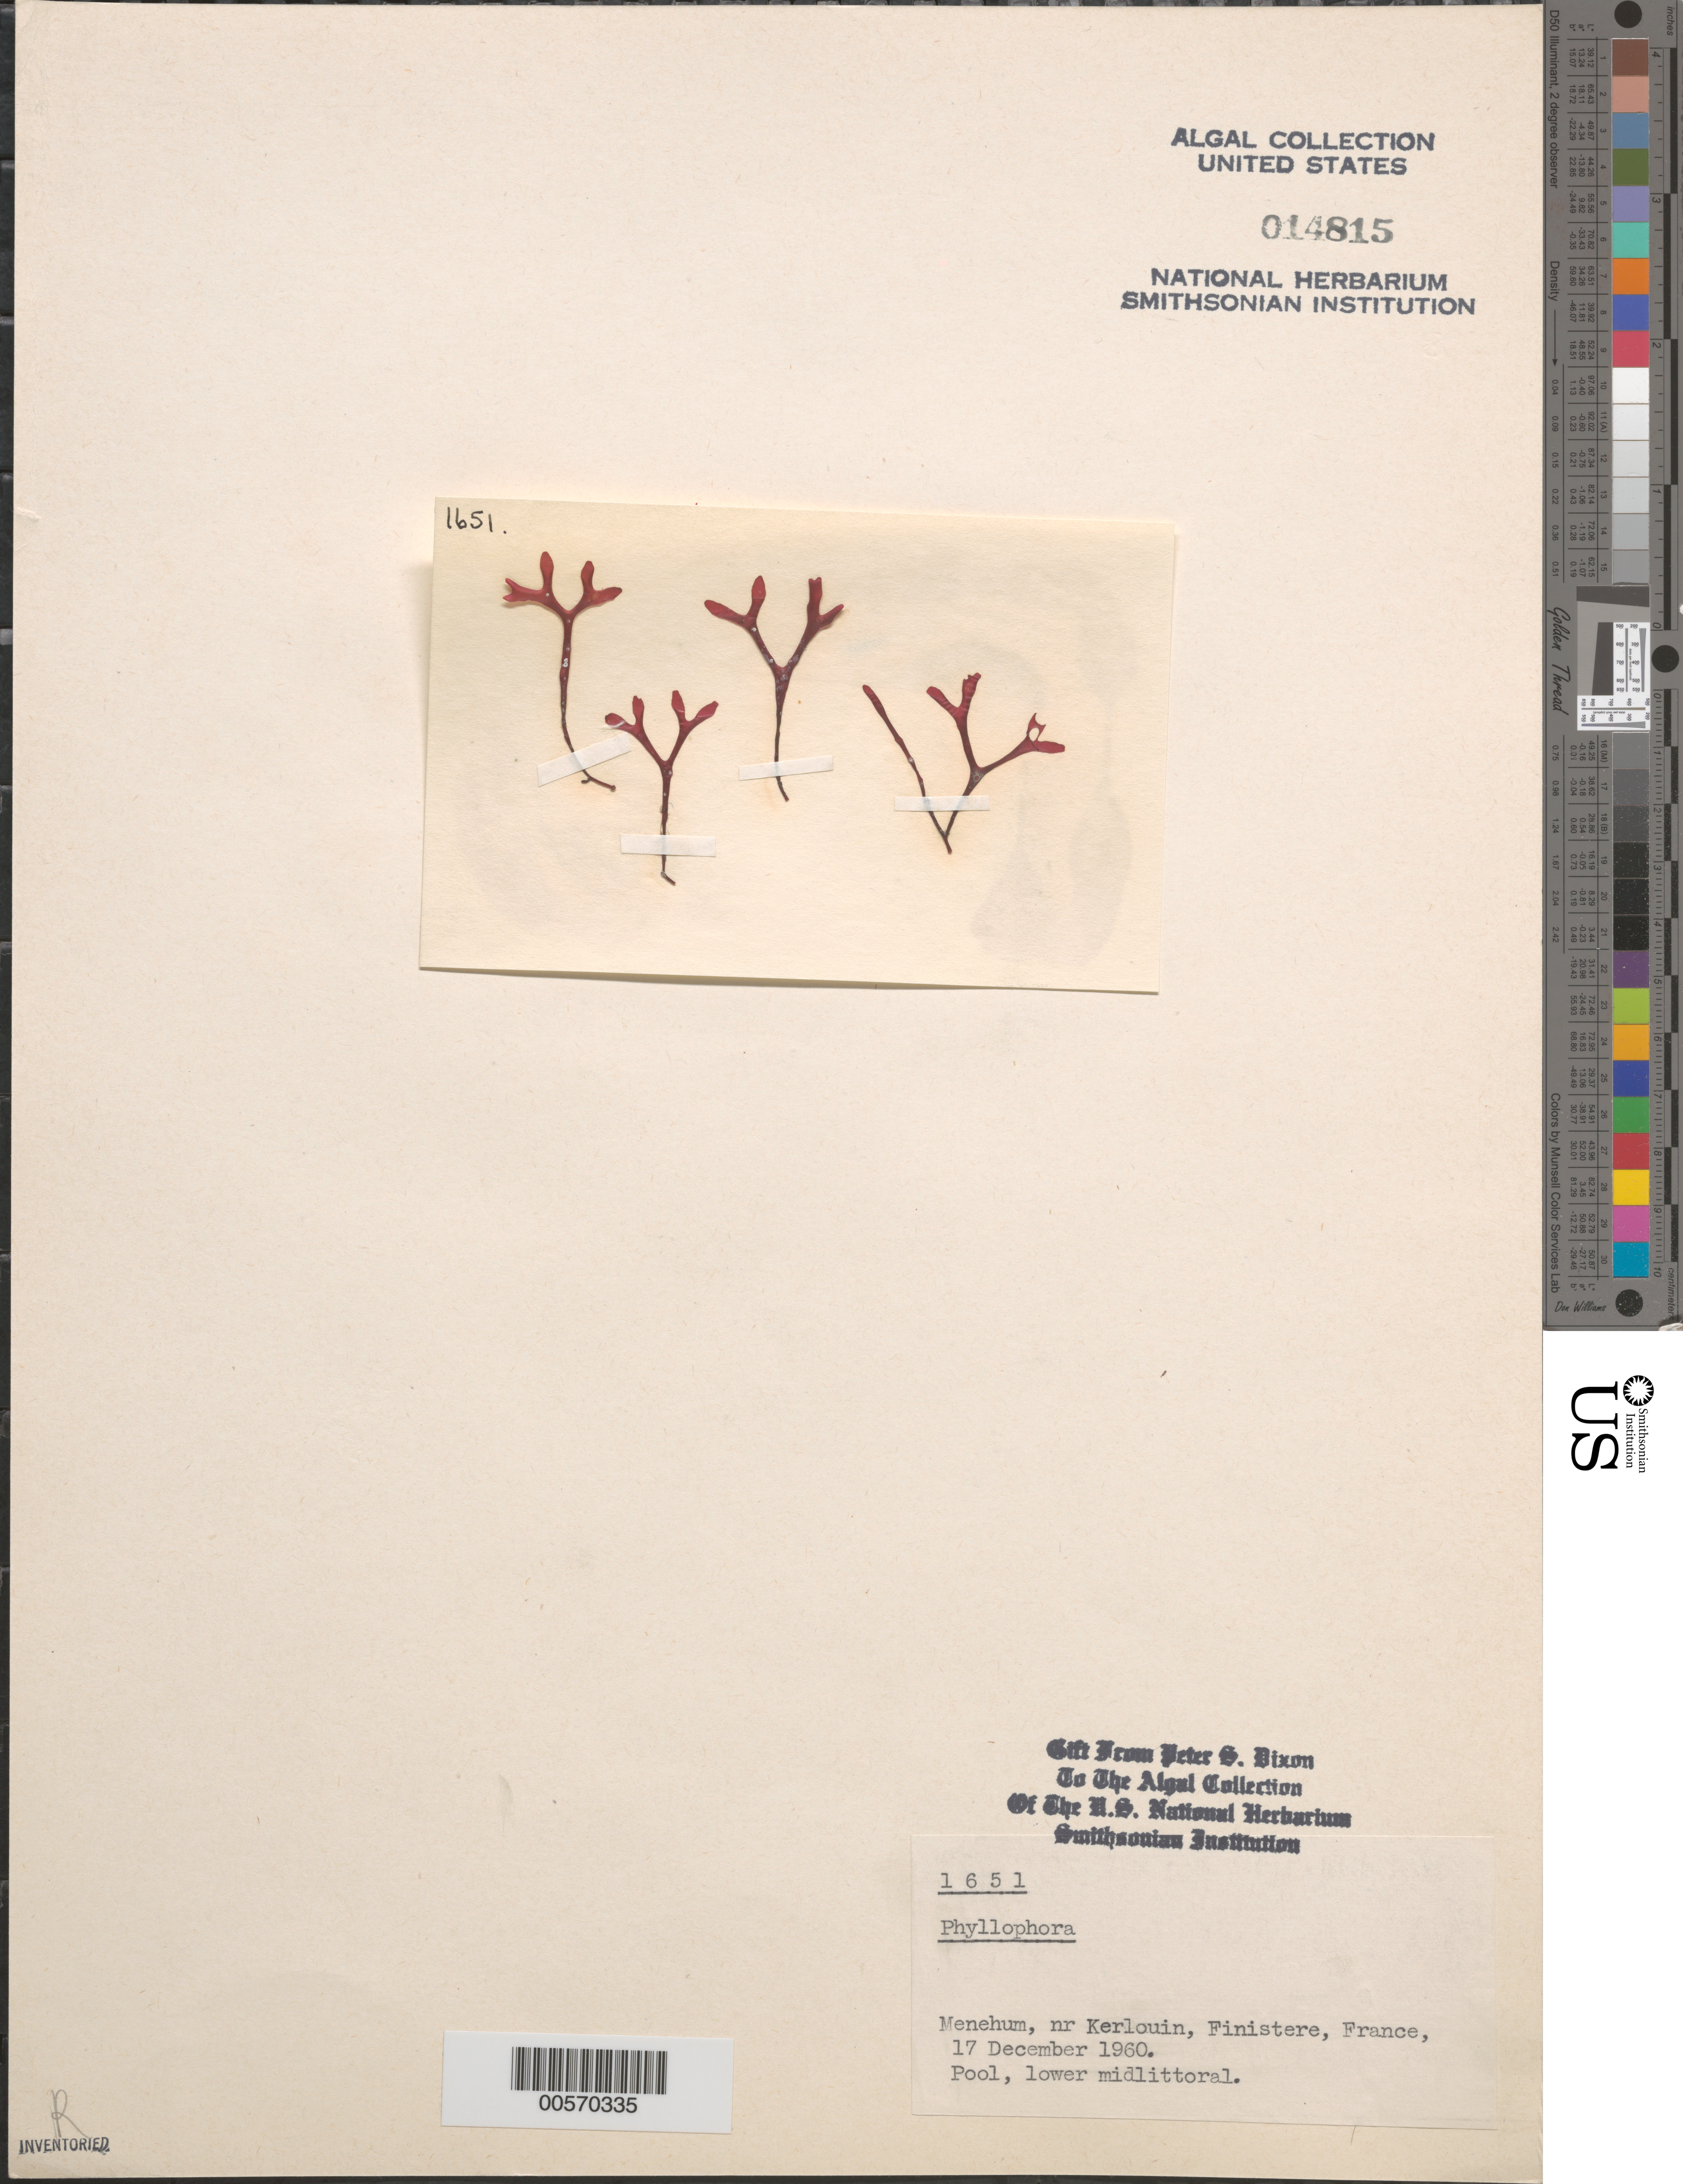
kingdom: Plantae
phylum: Rhodophyta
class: Florideophyceae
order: Gigartinales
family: Phyllophoraceae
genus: Phyllophora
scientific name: Phyllophora sp.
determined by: Dixon, P. S.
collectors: P. S. Dixon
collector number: PSD 1651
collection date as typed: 17 Dec 1960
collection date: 1960-12-17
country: France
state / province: Bretagne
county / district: Finistère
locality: Menehum, near Kerlouin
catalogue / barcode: US 14815